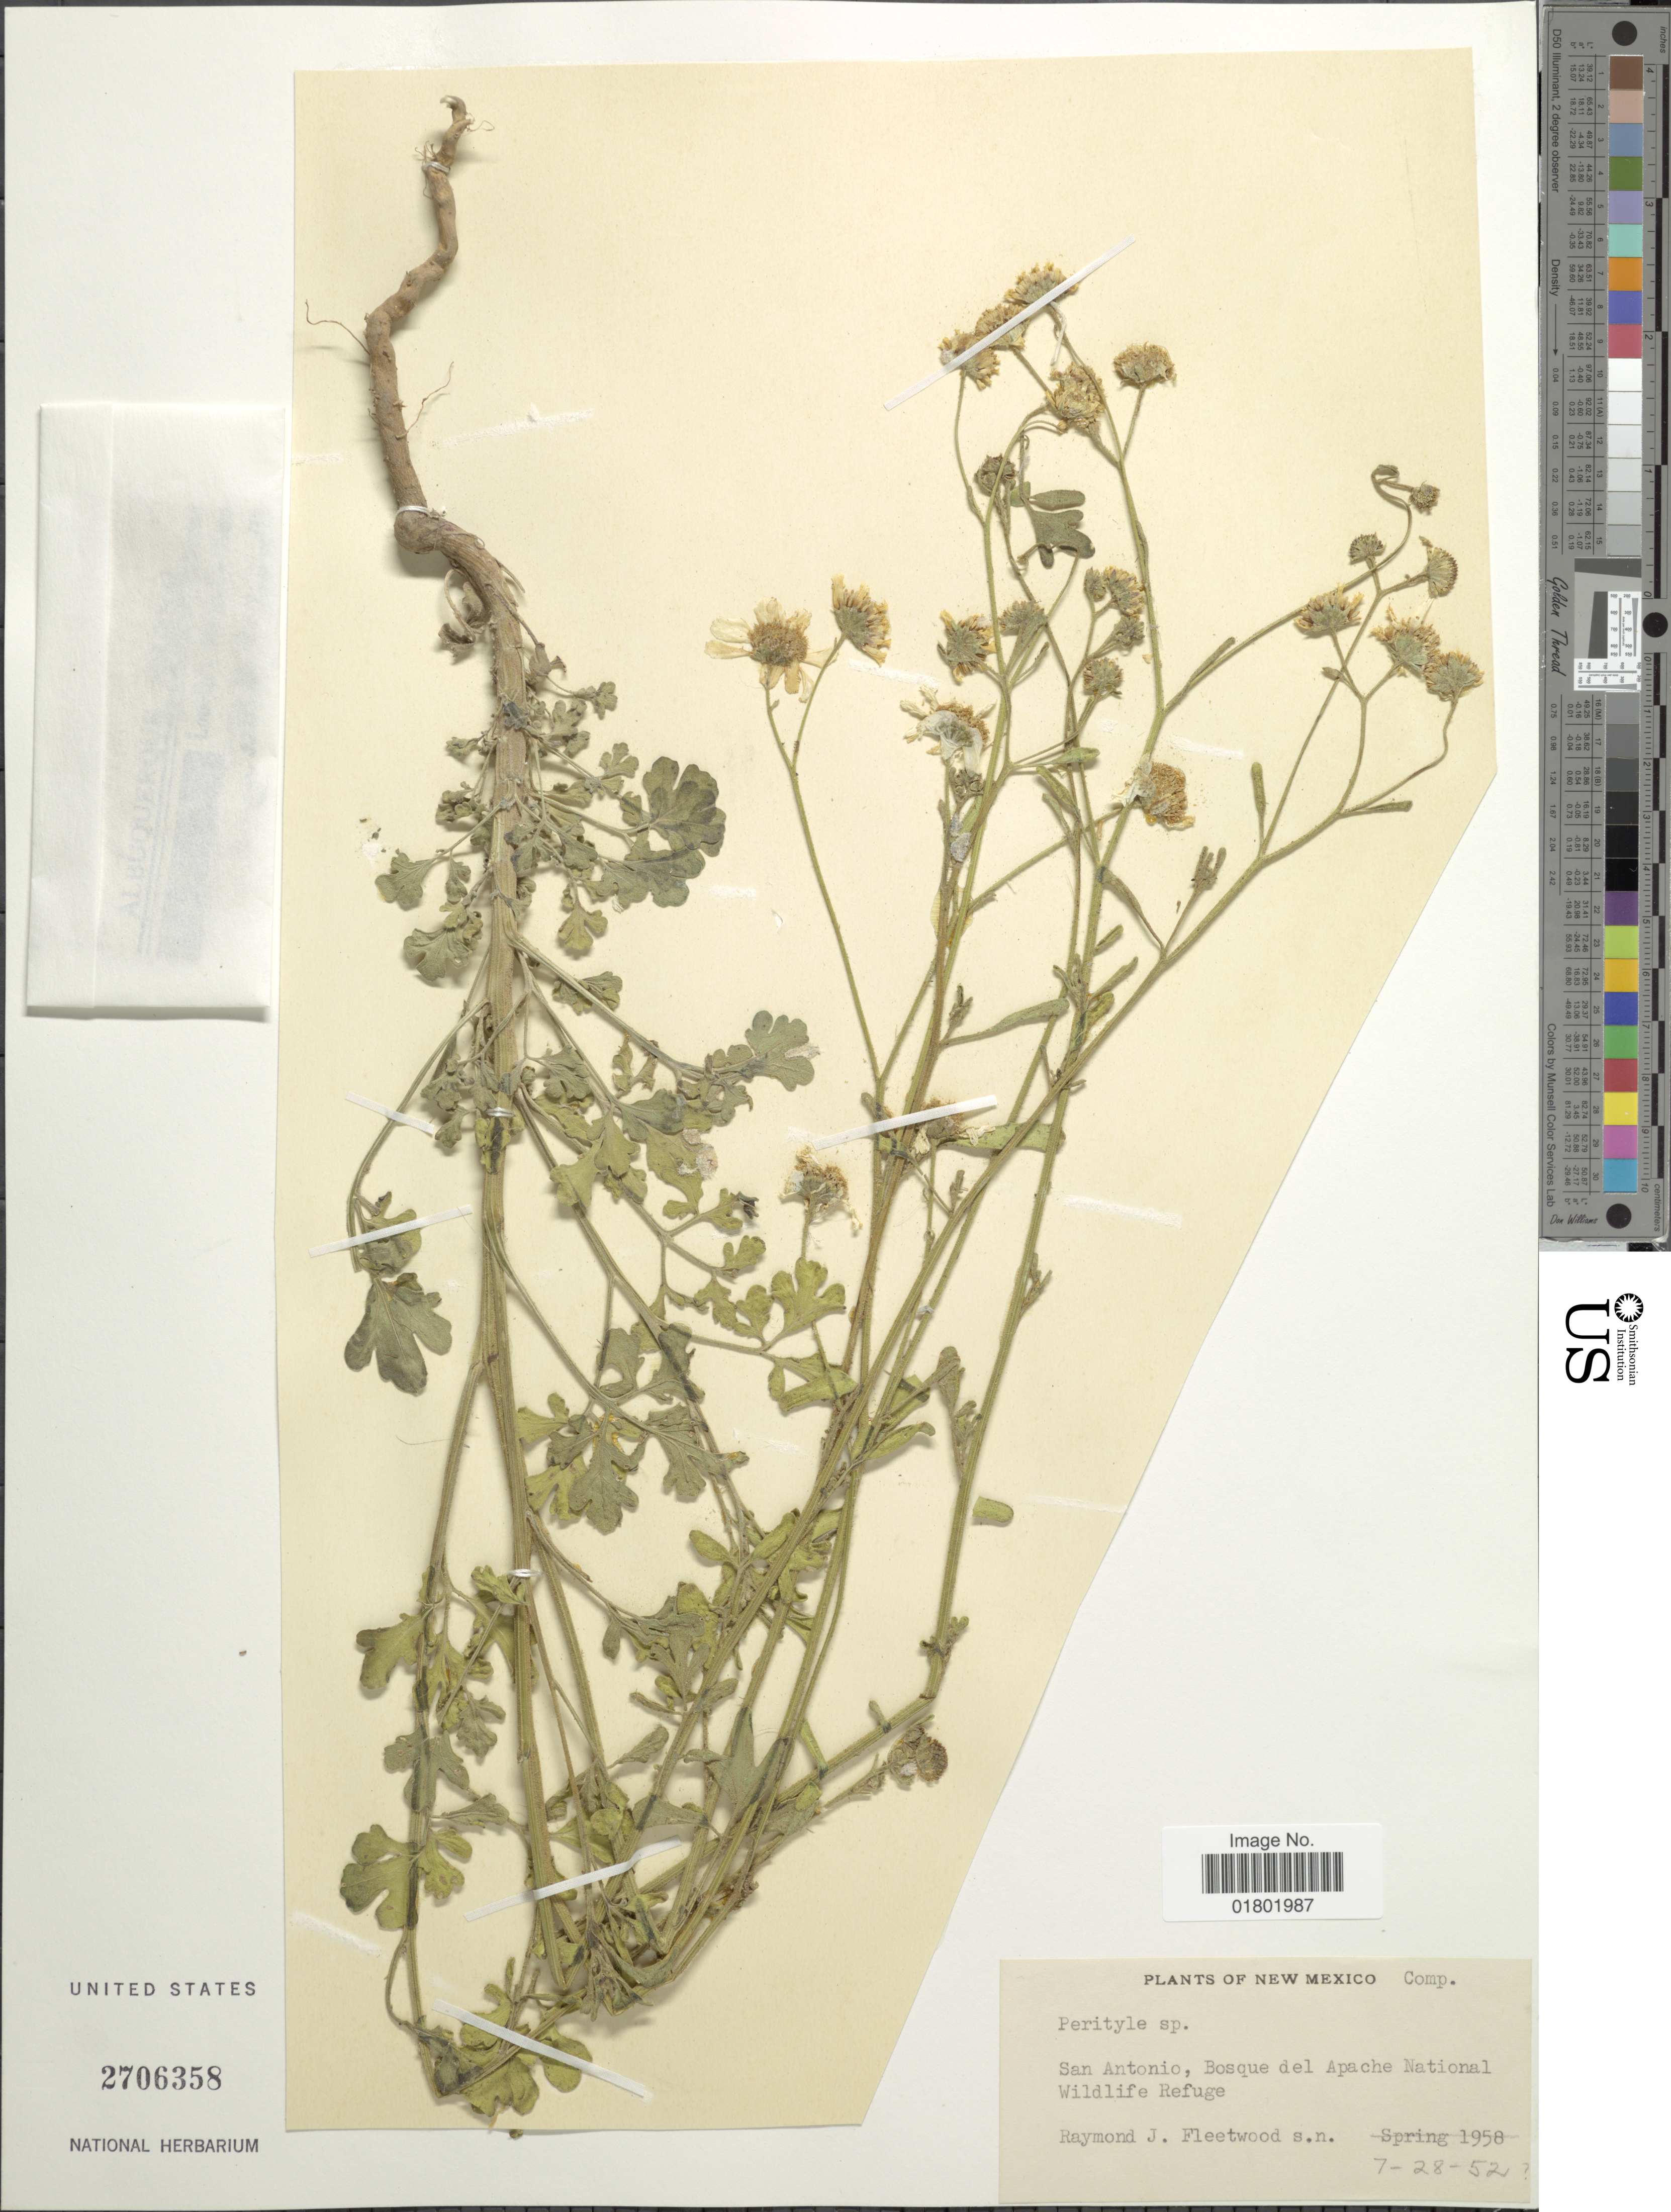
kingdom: Plantae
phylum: Tracheophyta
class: Magnoliopsida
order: Asterales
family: Asteraceae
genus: Bahia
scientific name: Bahia pedata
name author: A. Gray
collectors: R. J. Fleetwood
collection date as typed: Transcribed d/m/y: 28/7/52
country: United States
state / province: New Mexico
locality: San Antonio, Bosque del Apache National Wildlife Refuge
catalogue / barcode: US 2706358